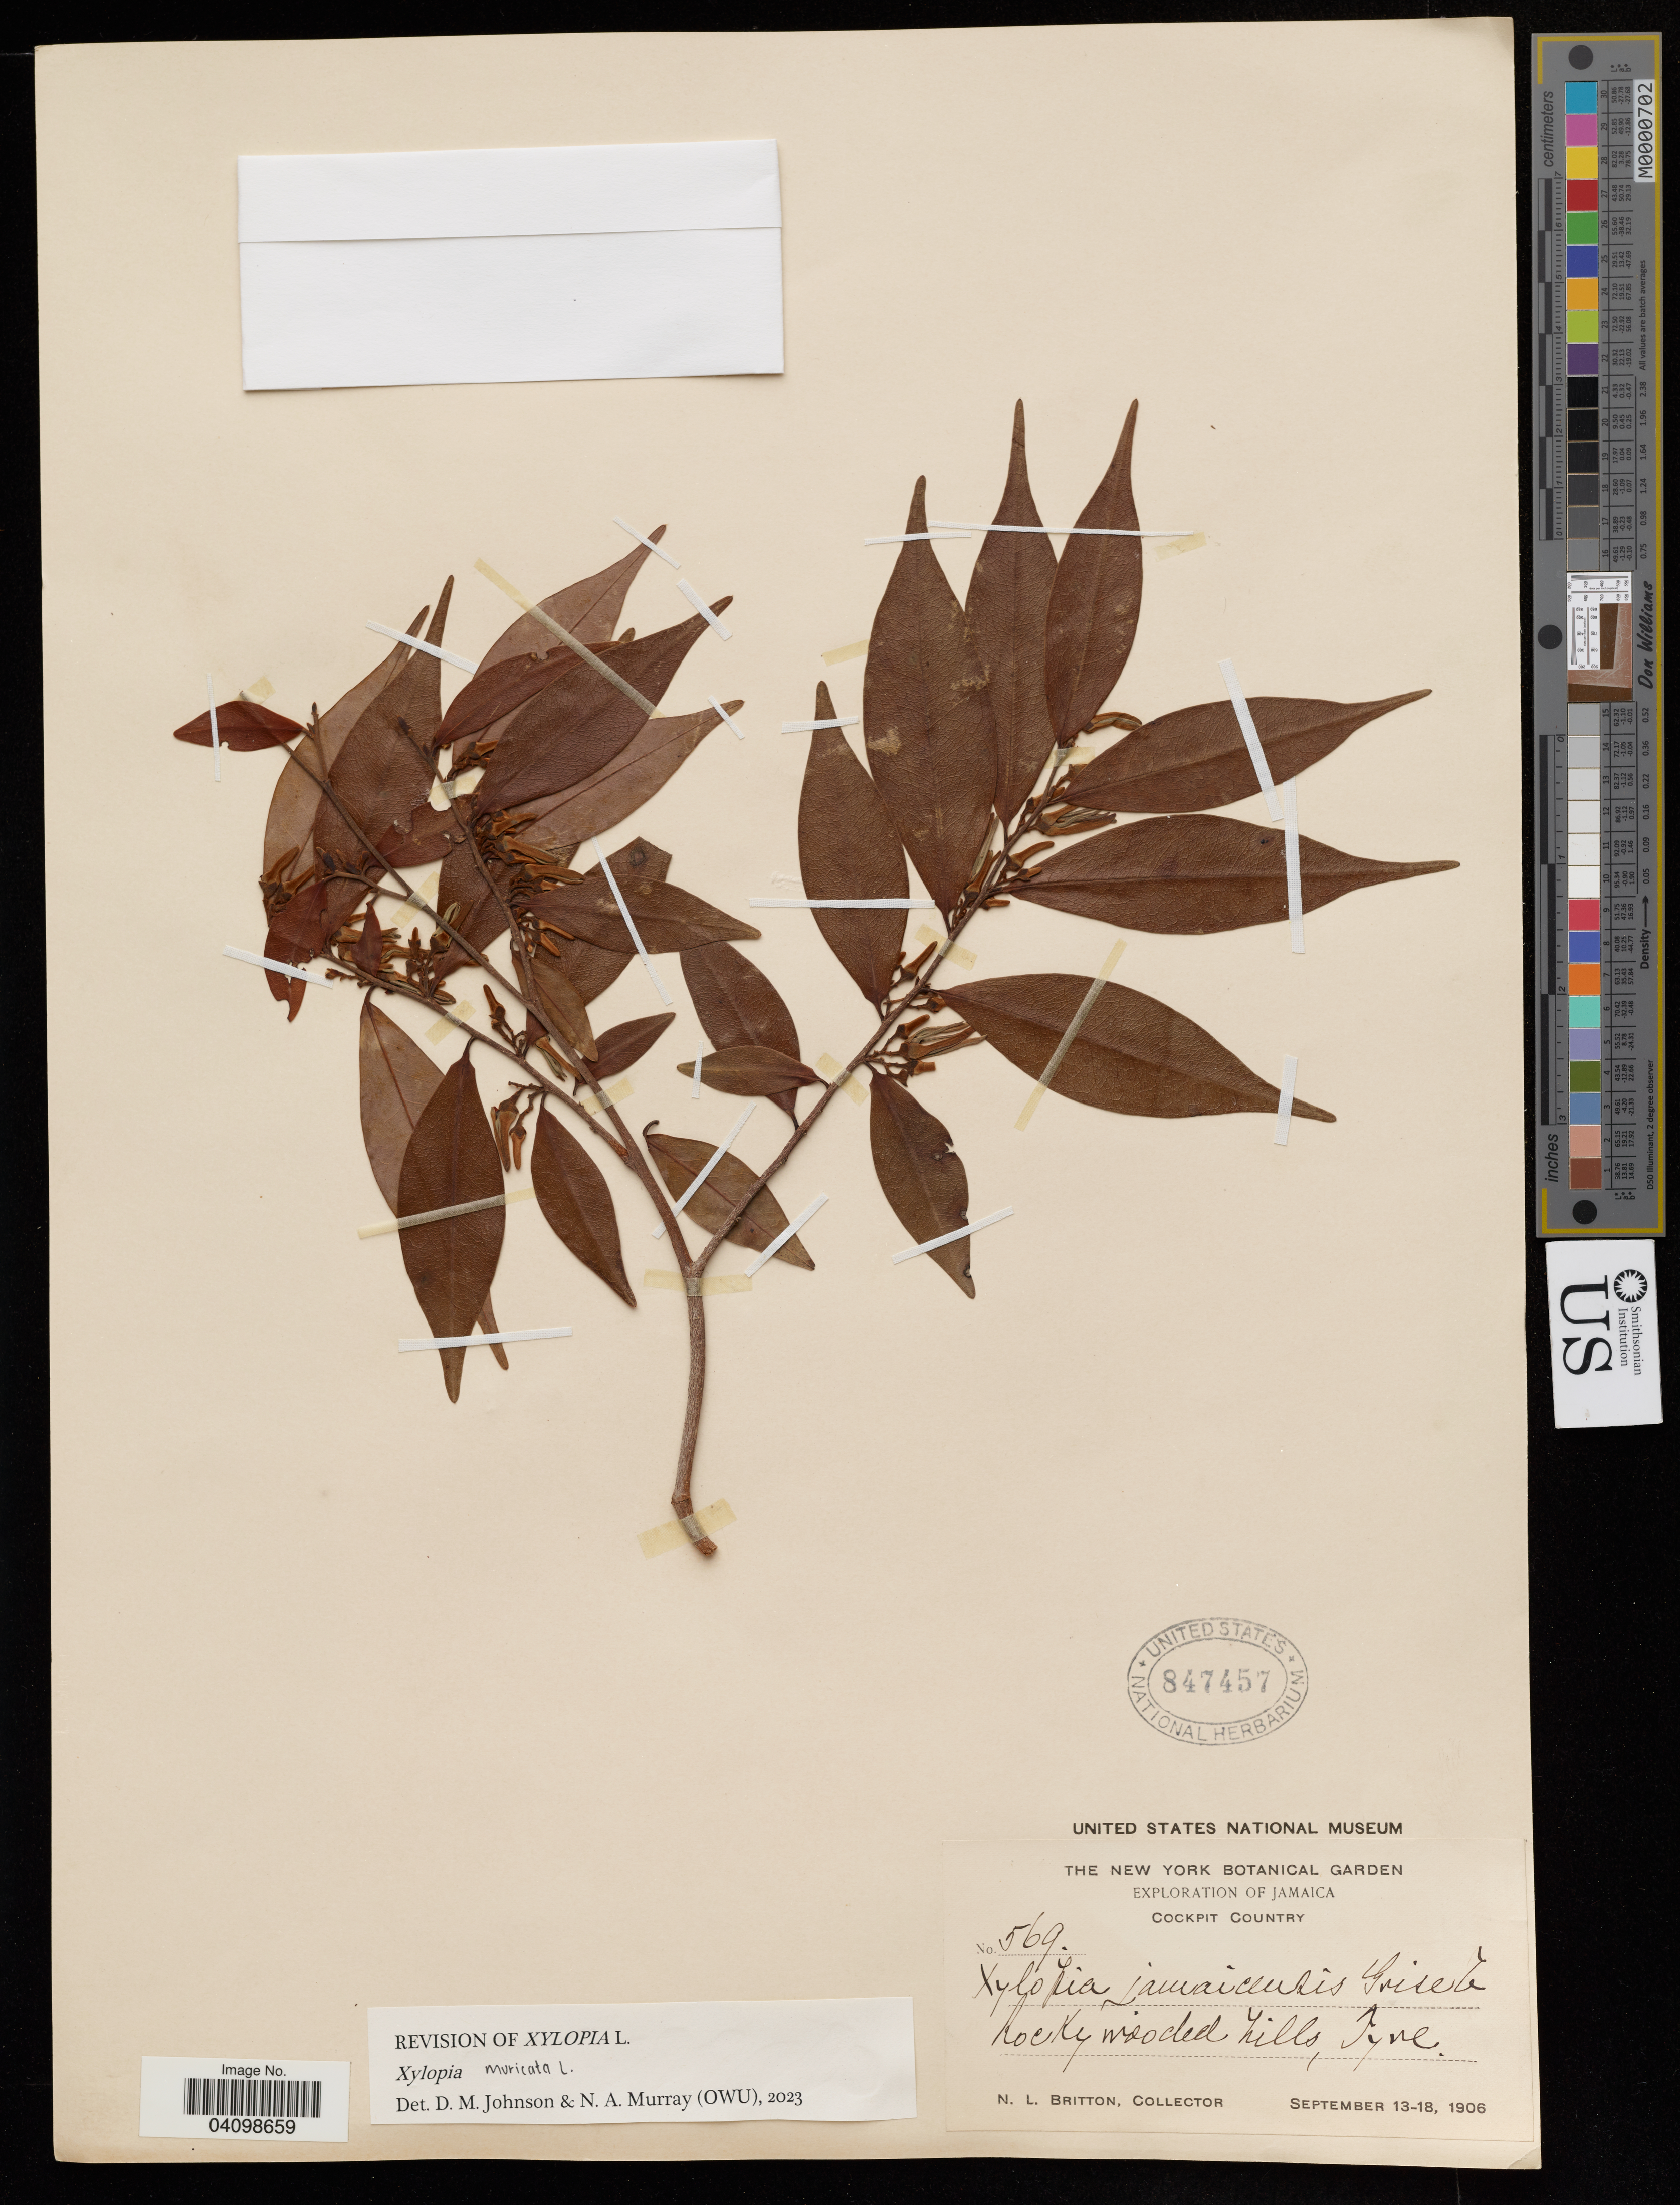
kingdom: Plantae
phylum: Tracheophyta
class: Magnoliopsida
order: Magnoliales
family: Annonaceae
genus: Xylopia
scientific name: Xylopia muricata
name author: L.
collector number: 569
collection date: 1906-09-13/1906-09-18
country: Jamaica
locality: Tyne*. Cockpit Country.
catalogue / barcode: US 847457